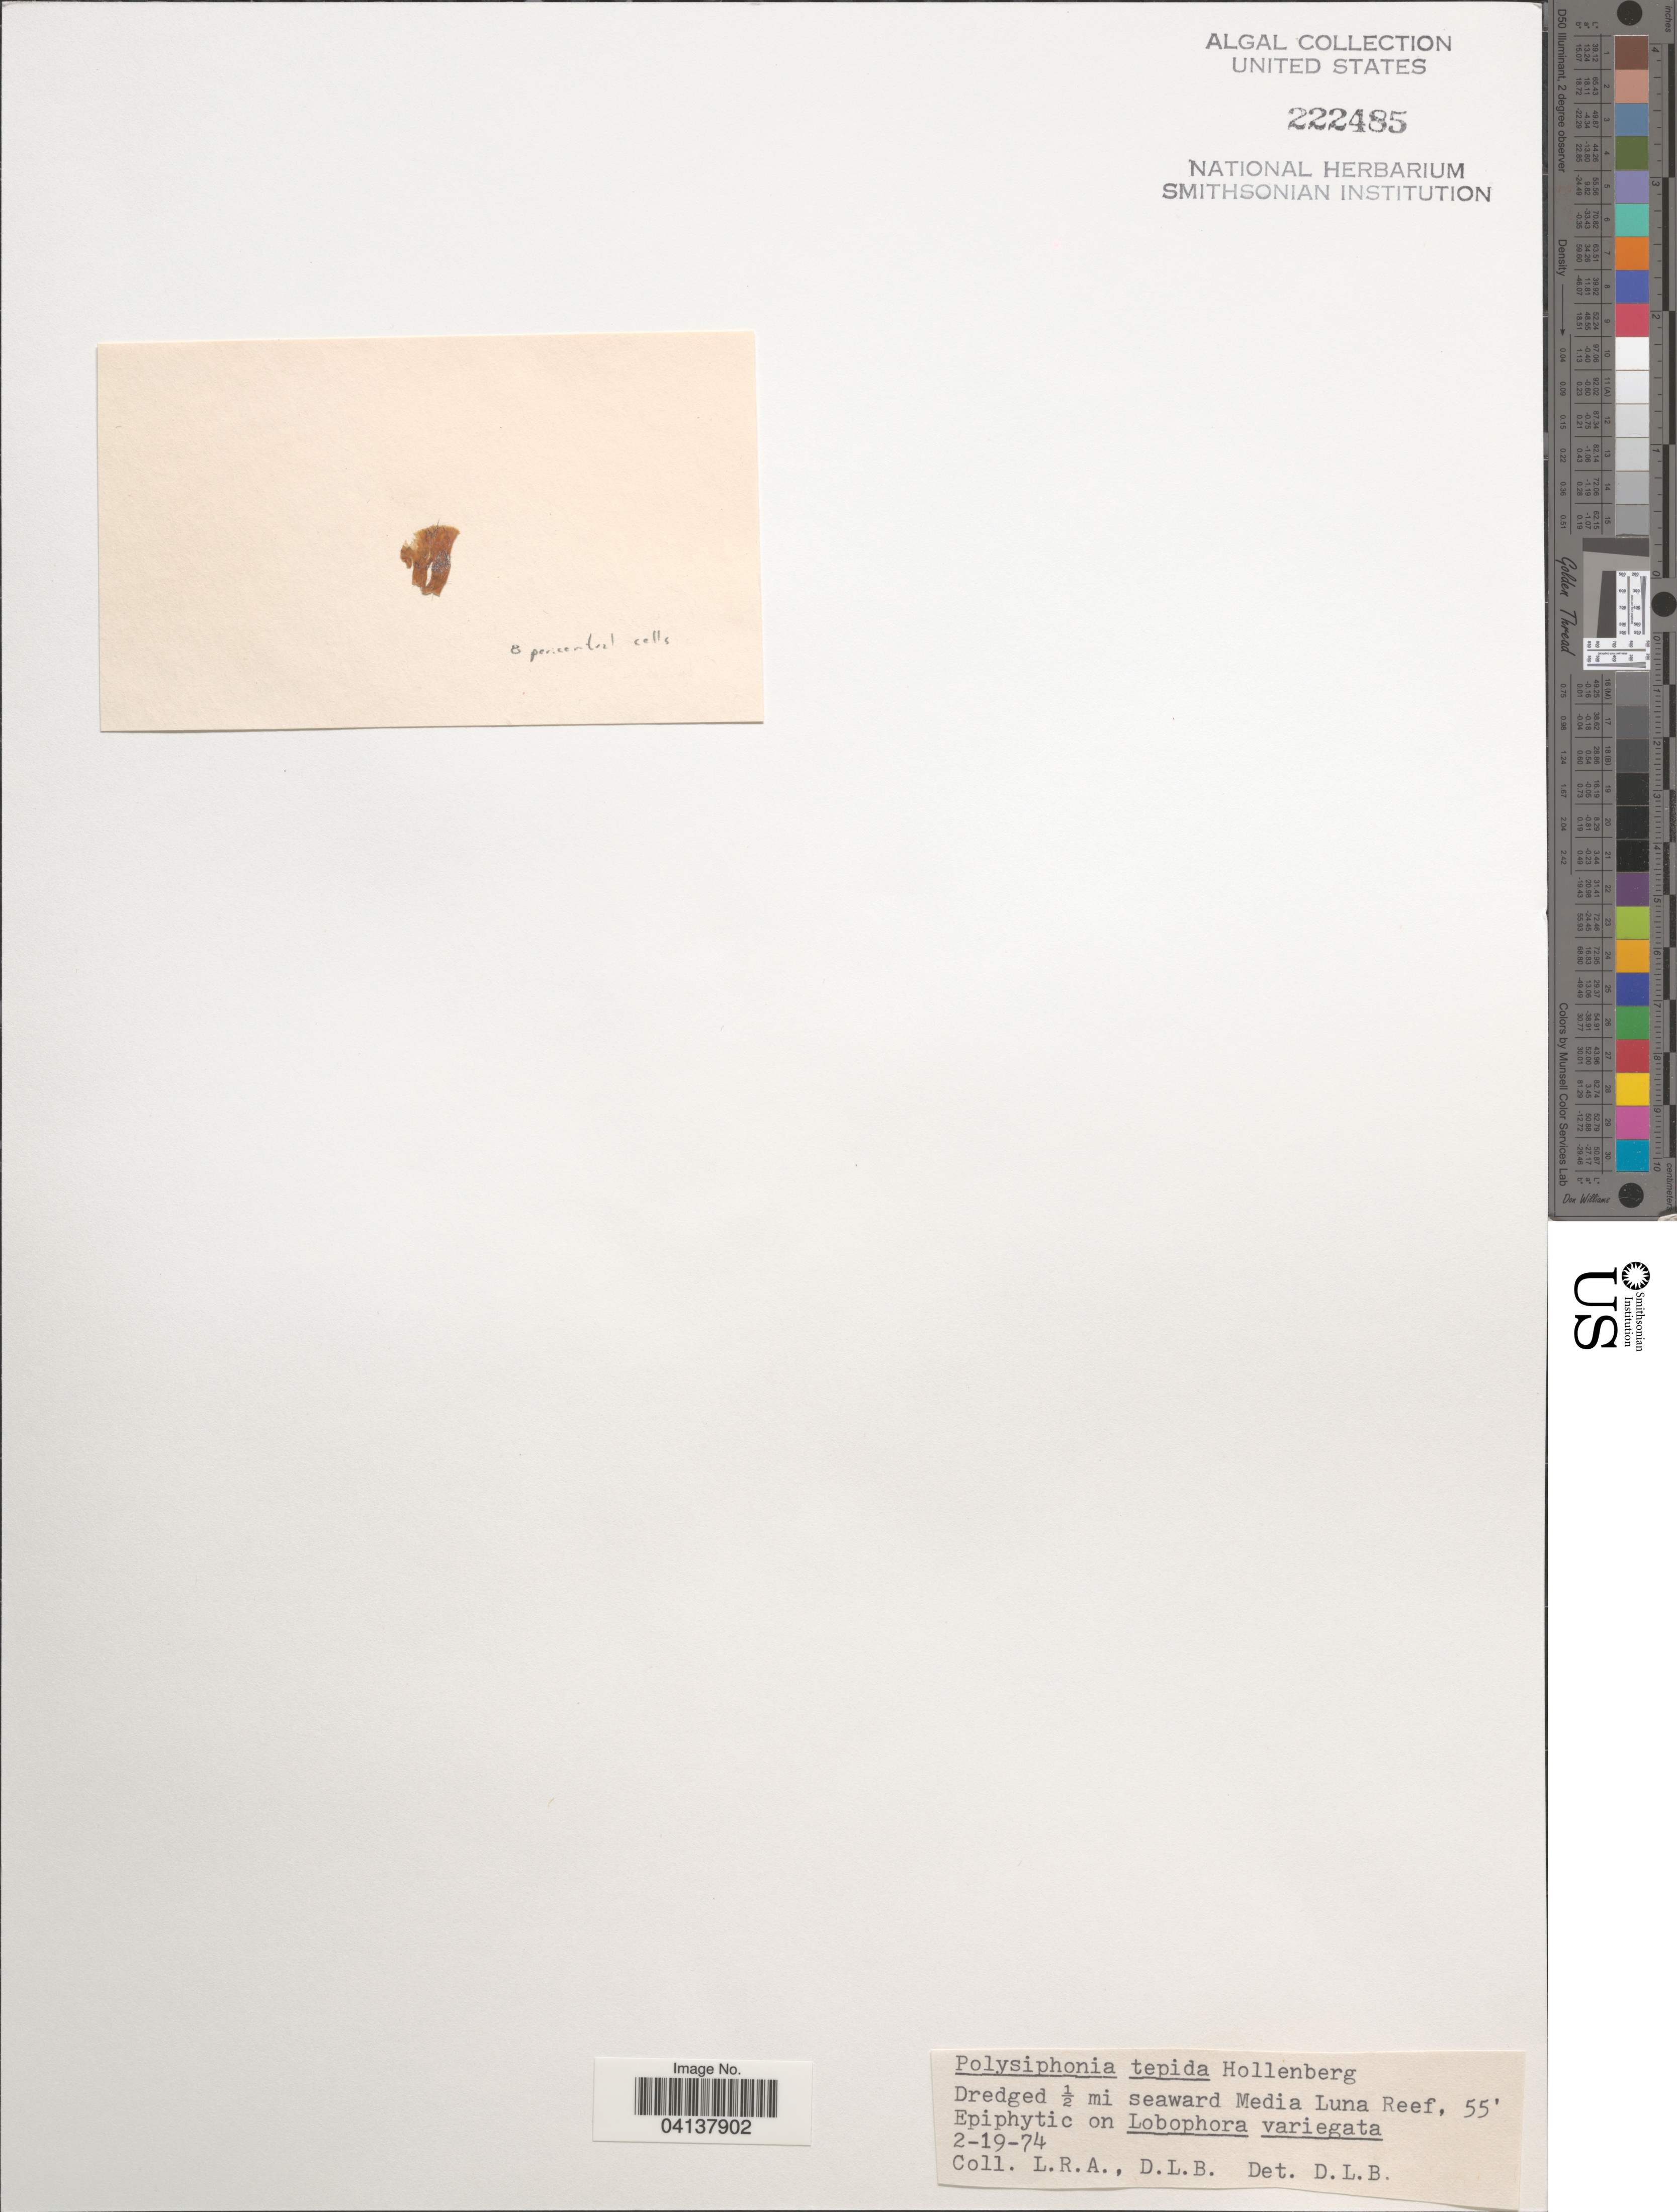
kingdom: Plantae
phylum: Rhodophyta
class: Florideophyceae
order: Ceramiales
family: Rhodomelaceae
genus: Polysiphonia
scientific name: Polysiphonia foetidissima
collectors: L. R. A. & D. L. B.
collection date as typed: Transcribed d/m/y: 19/2/74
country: Puerto Rico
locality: Dredged ½ mi seaward Media Luna Reef.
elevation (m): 17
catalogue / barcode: US 222485